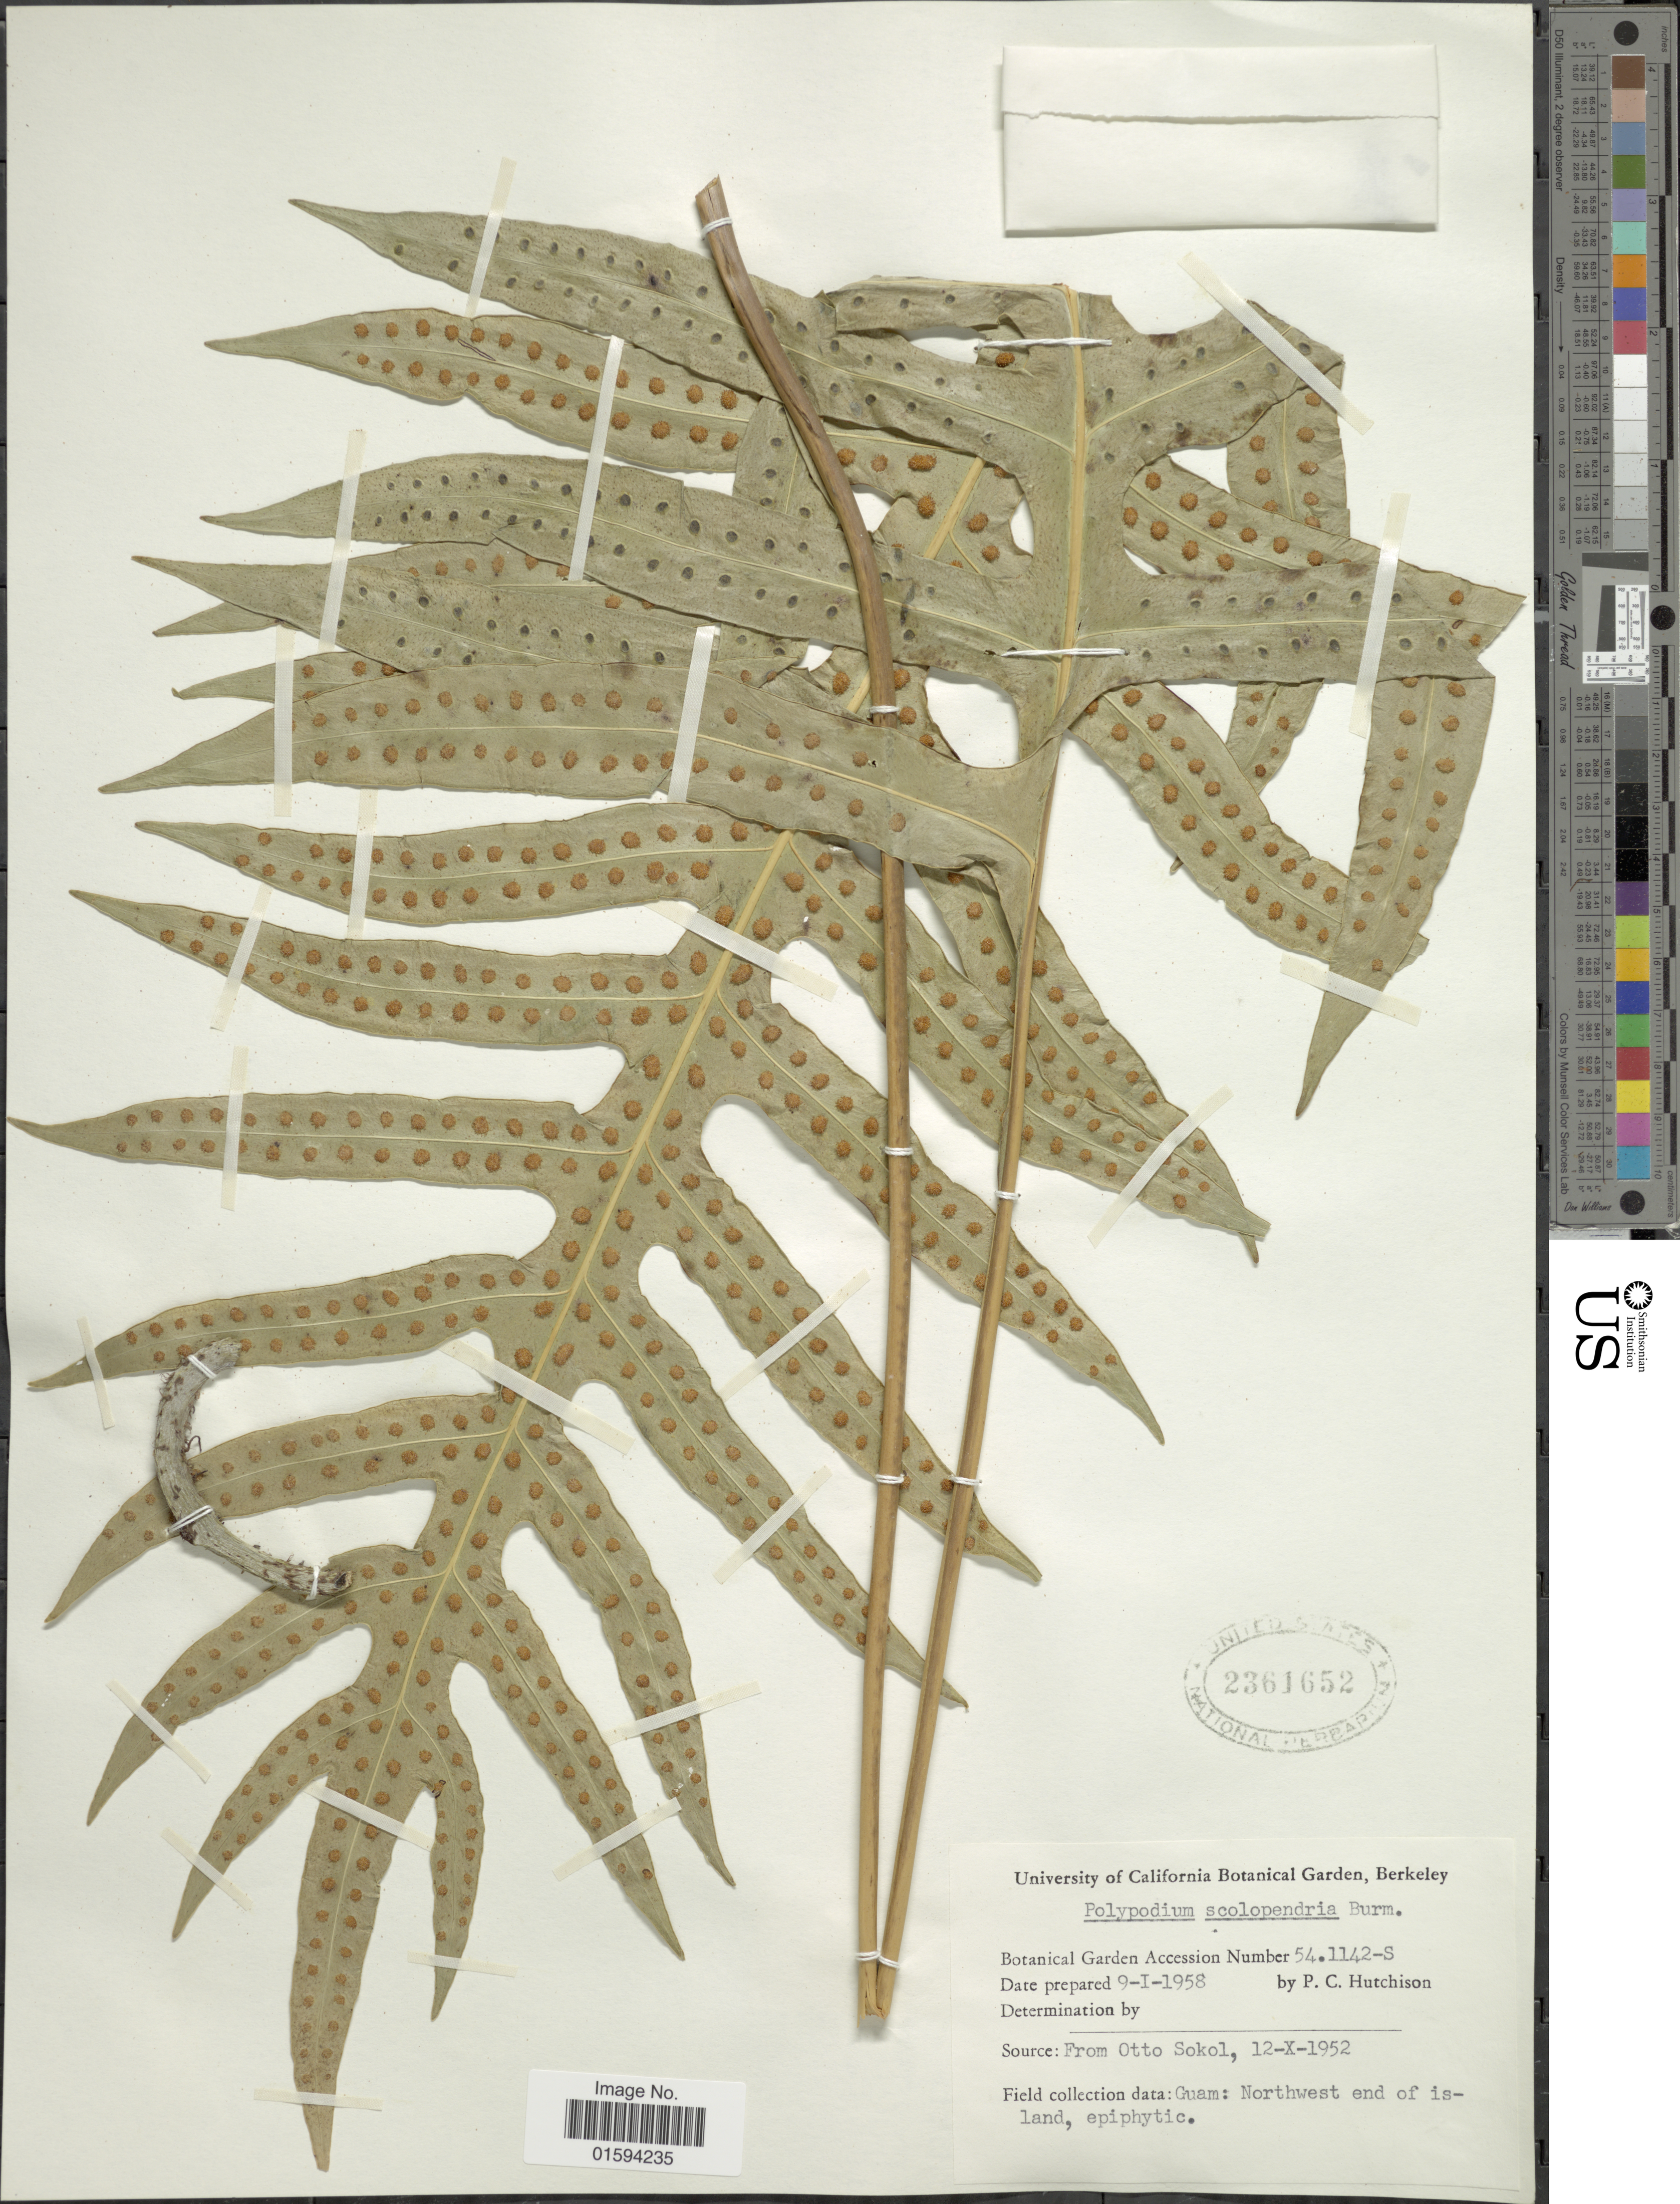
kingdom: Plantae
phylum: Tracheophyta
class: Polypodiopsida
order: Polypodiales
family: Polypodiaceae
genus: Polypodium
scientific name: Polypodium scolopendria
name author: Burm. f.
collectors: P. C. Hutchison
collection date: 1958-01-09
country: United States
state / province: California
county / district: Alameda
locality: University of California Botanical Garden, Berkeleym Botanical Garden Accession Number 54.1142-S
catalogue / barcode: US 2361652